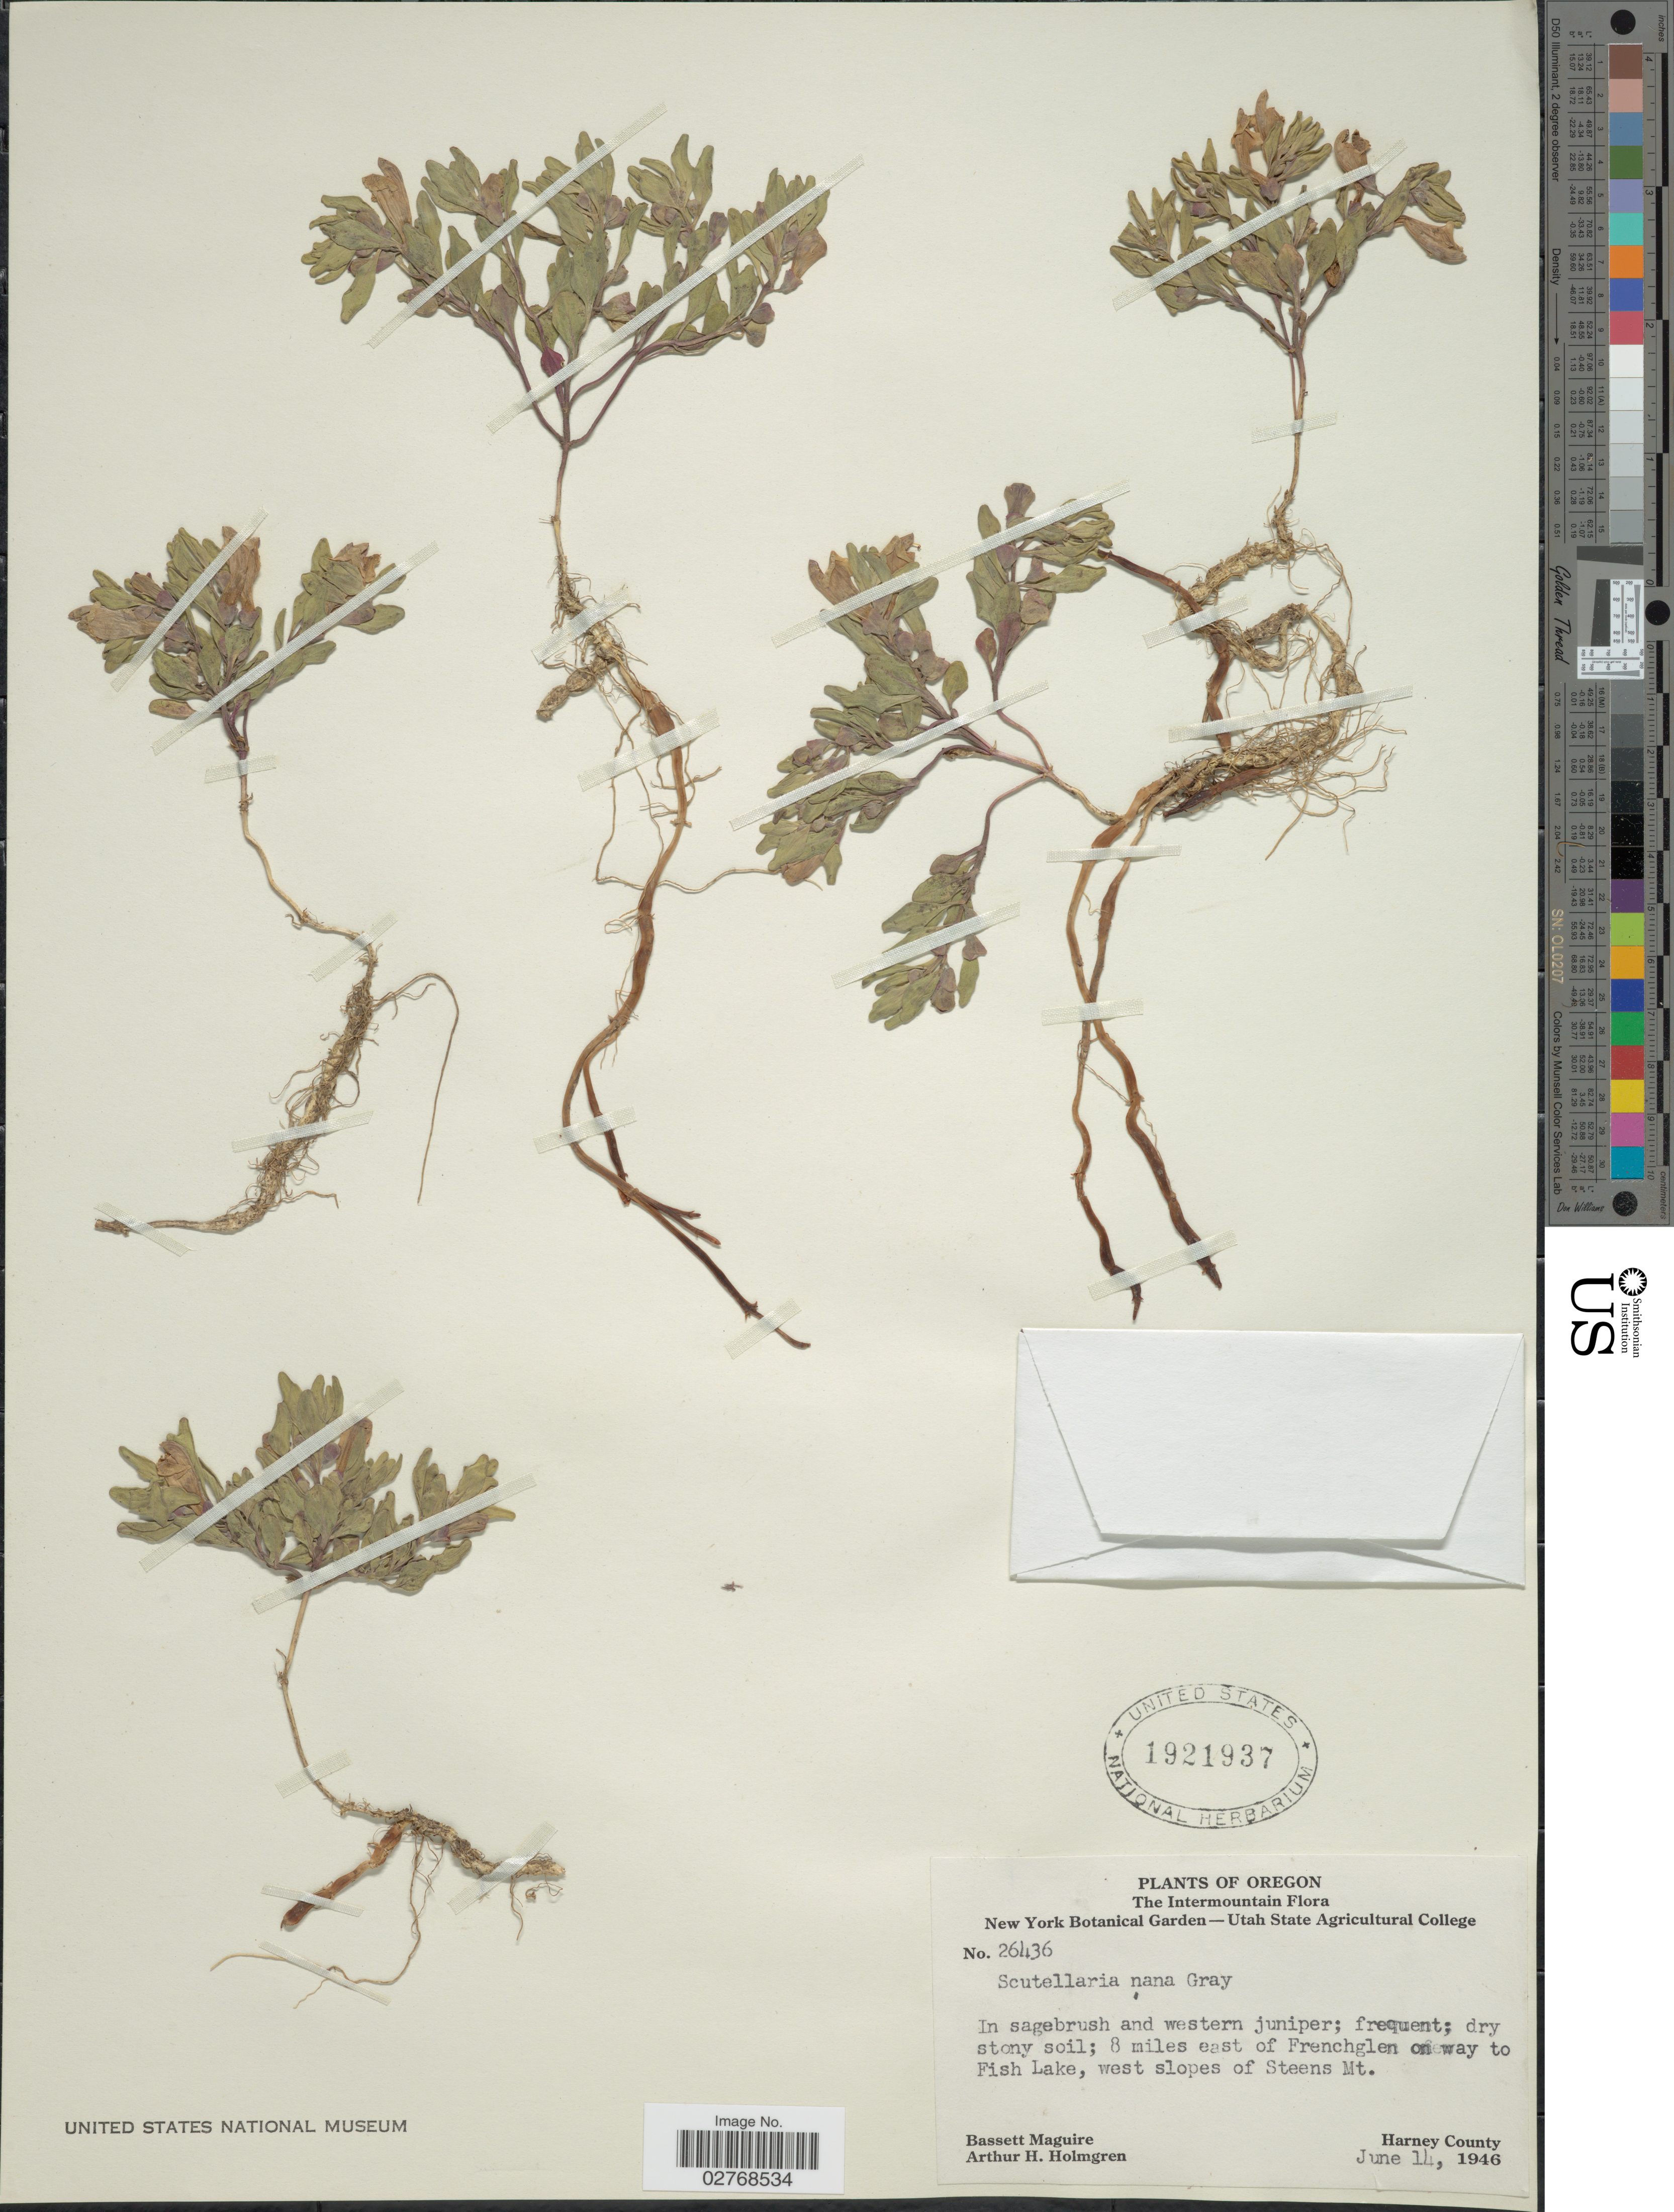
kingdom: Plantae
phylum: Tracheophyta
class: Magnoliopsida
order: Lamiales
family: Lamiaceae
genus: Scutellaria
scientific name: Scutellaria nana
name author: A. Gray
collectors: B. Maguire & A. H. Holmgren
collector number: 26436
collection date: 1946-06-14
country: United States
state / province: Oregon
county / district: Harney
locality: Intermountain. 8 miles east of Frenchglen on way to Fish Lake, west slopes of Steens Mt. Harney County.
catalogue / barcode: US 1921937